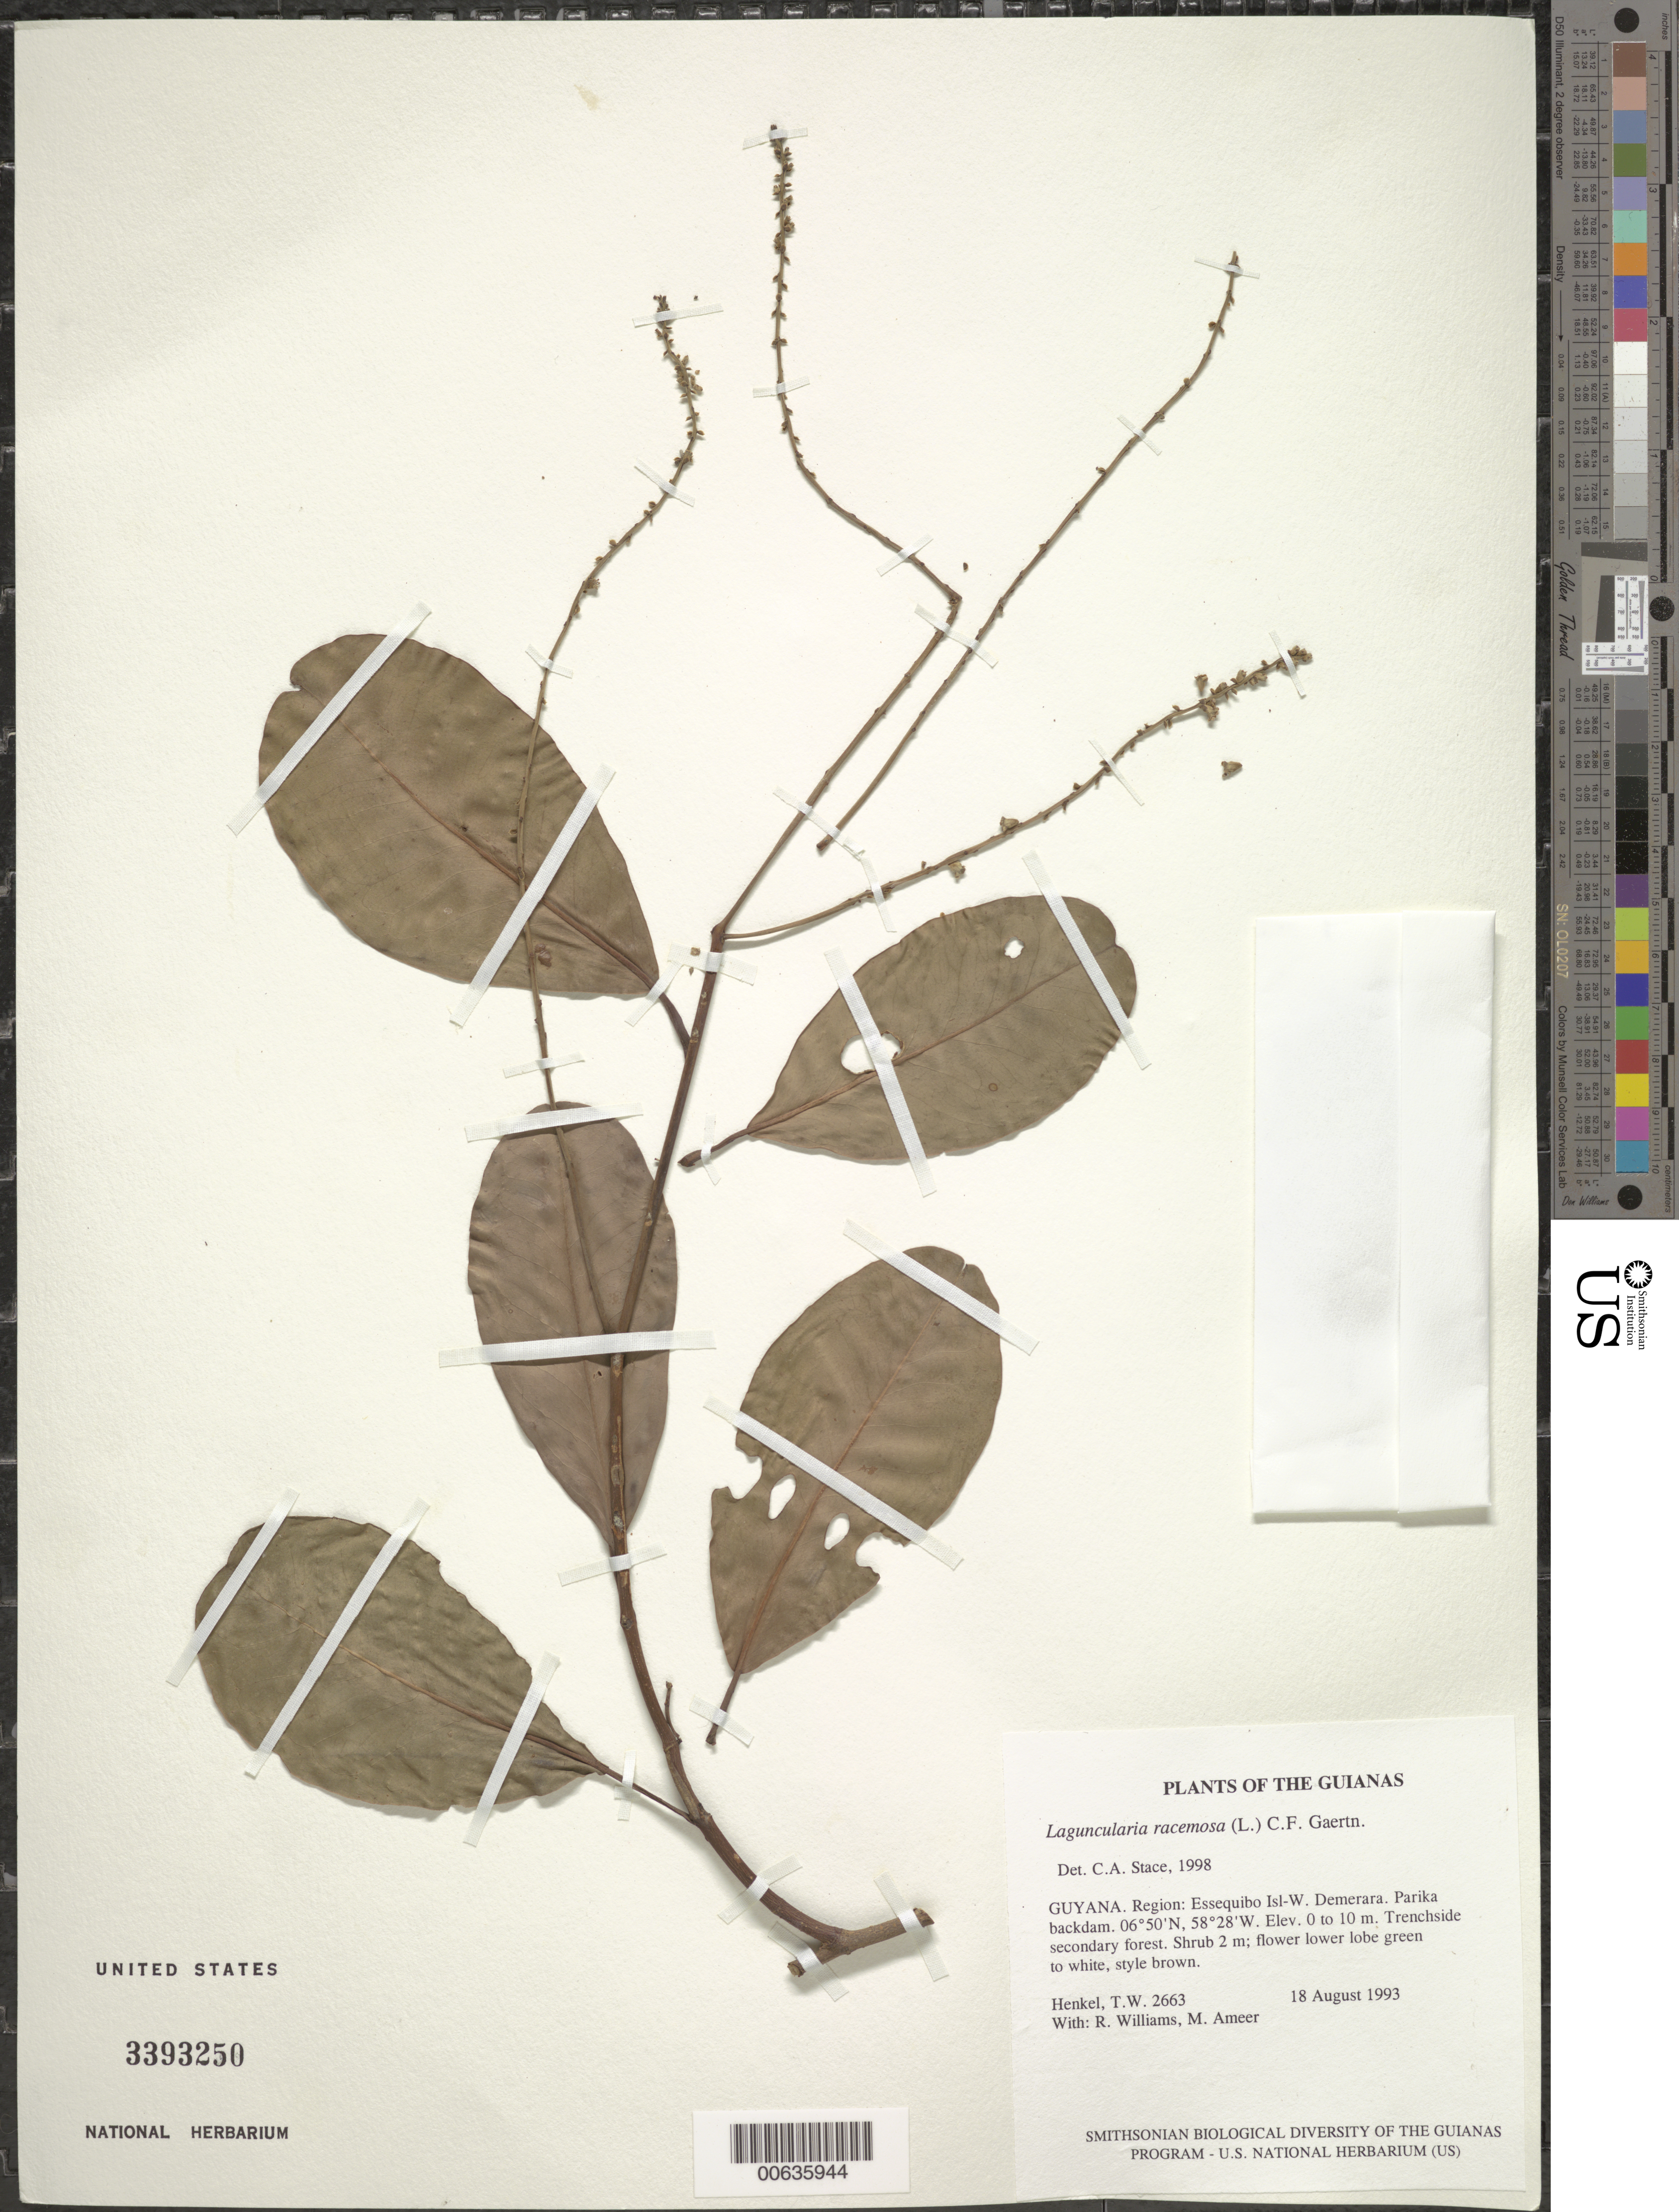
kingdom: Plantae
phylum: Tracheophyta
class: Magnoliopsida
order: Myrtales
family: Combretaceae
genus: Laguncularia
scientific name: Laguncularia racemosa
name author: (L.) C.F. Gaertn.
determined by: Stace, C. A.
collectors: T. Henkel, R. Williams & M. Ameer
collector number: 2663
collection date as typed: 18 August 1993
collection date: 1993-08-18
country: Guyana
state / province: Essequibo Isl-W. Demerara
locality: Parika backdam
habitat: Trenchside secondary forest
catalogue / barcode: US 3393250